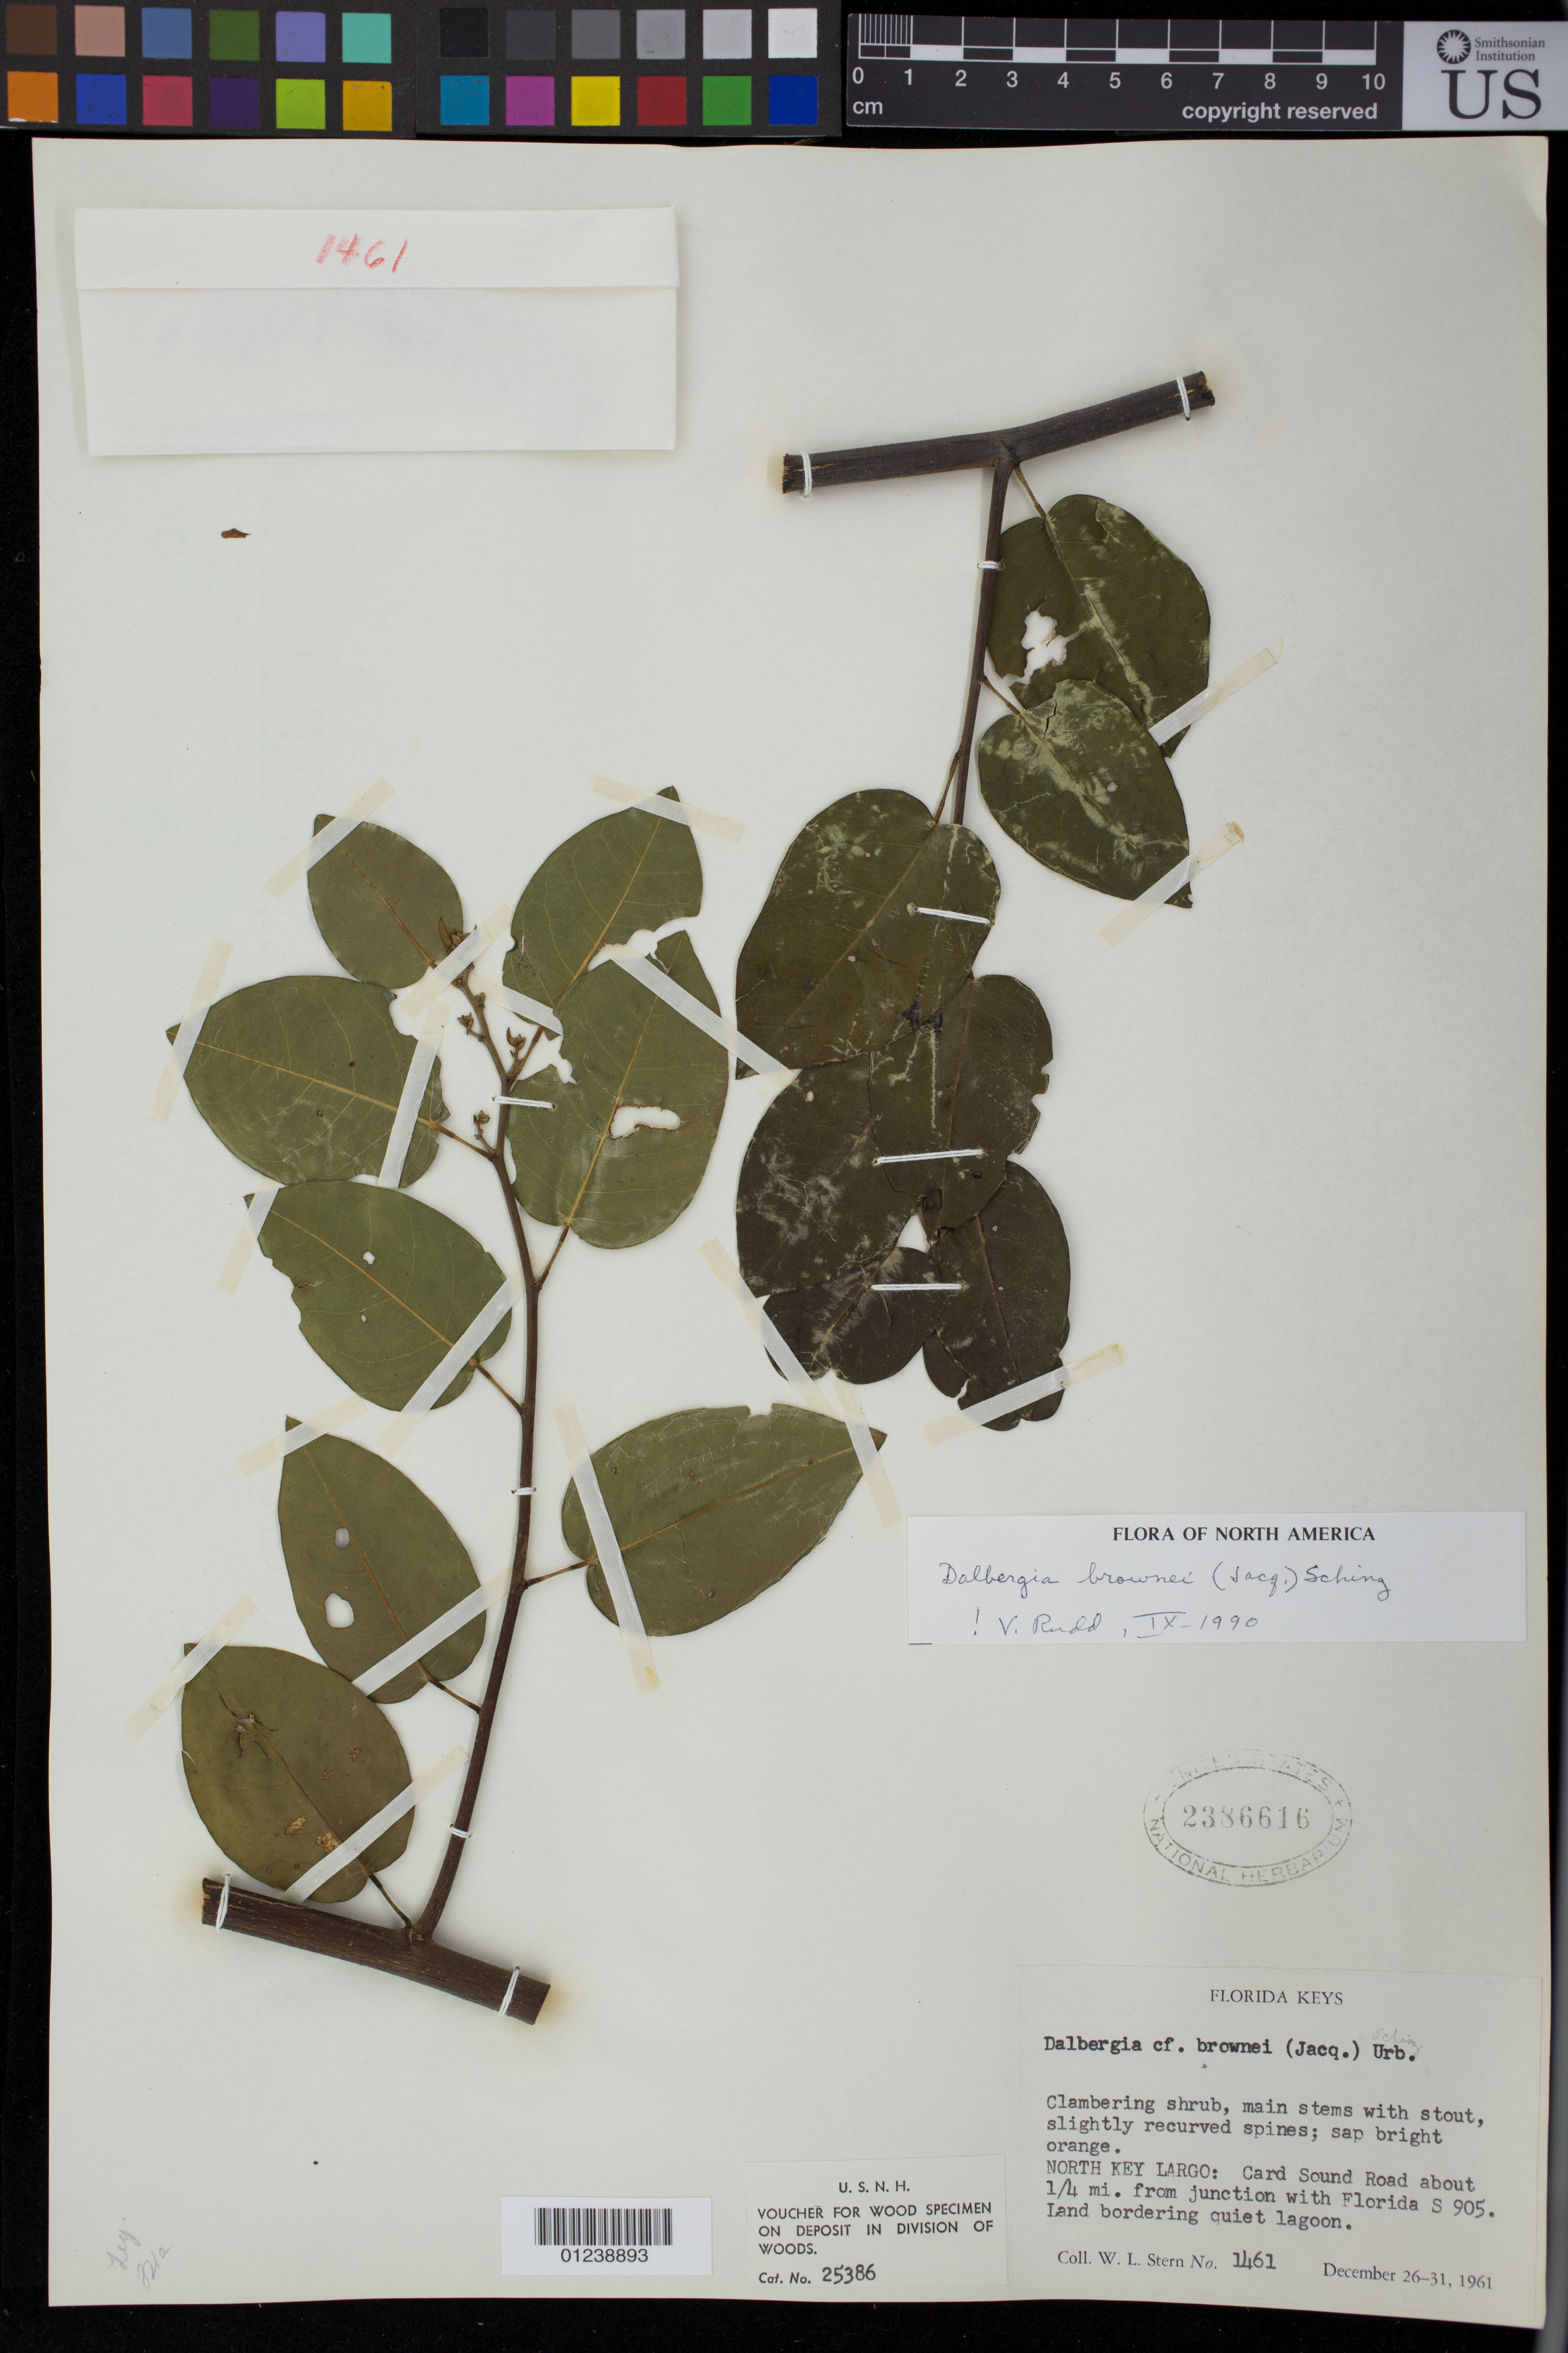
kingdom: Plantae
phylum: Tracheophyta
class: Magnoliopsida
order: Fabales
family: Fabaceae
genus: Dalbergia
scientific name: Dalbergia brownei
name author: (Jacq.) Schinz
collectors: W. L. Stern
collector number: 1461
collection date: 1961-12-26/1961-12-31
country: United States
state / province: Florida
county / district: Monroe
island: Key Largo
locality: North Key Largo: Card Sound Road about 1/4 mi. from junction with Florida S 905. Land bordering quiet lagoon.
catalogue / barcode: US 2386616